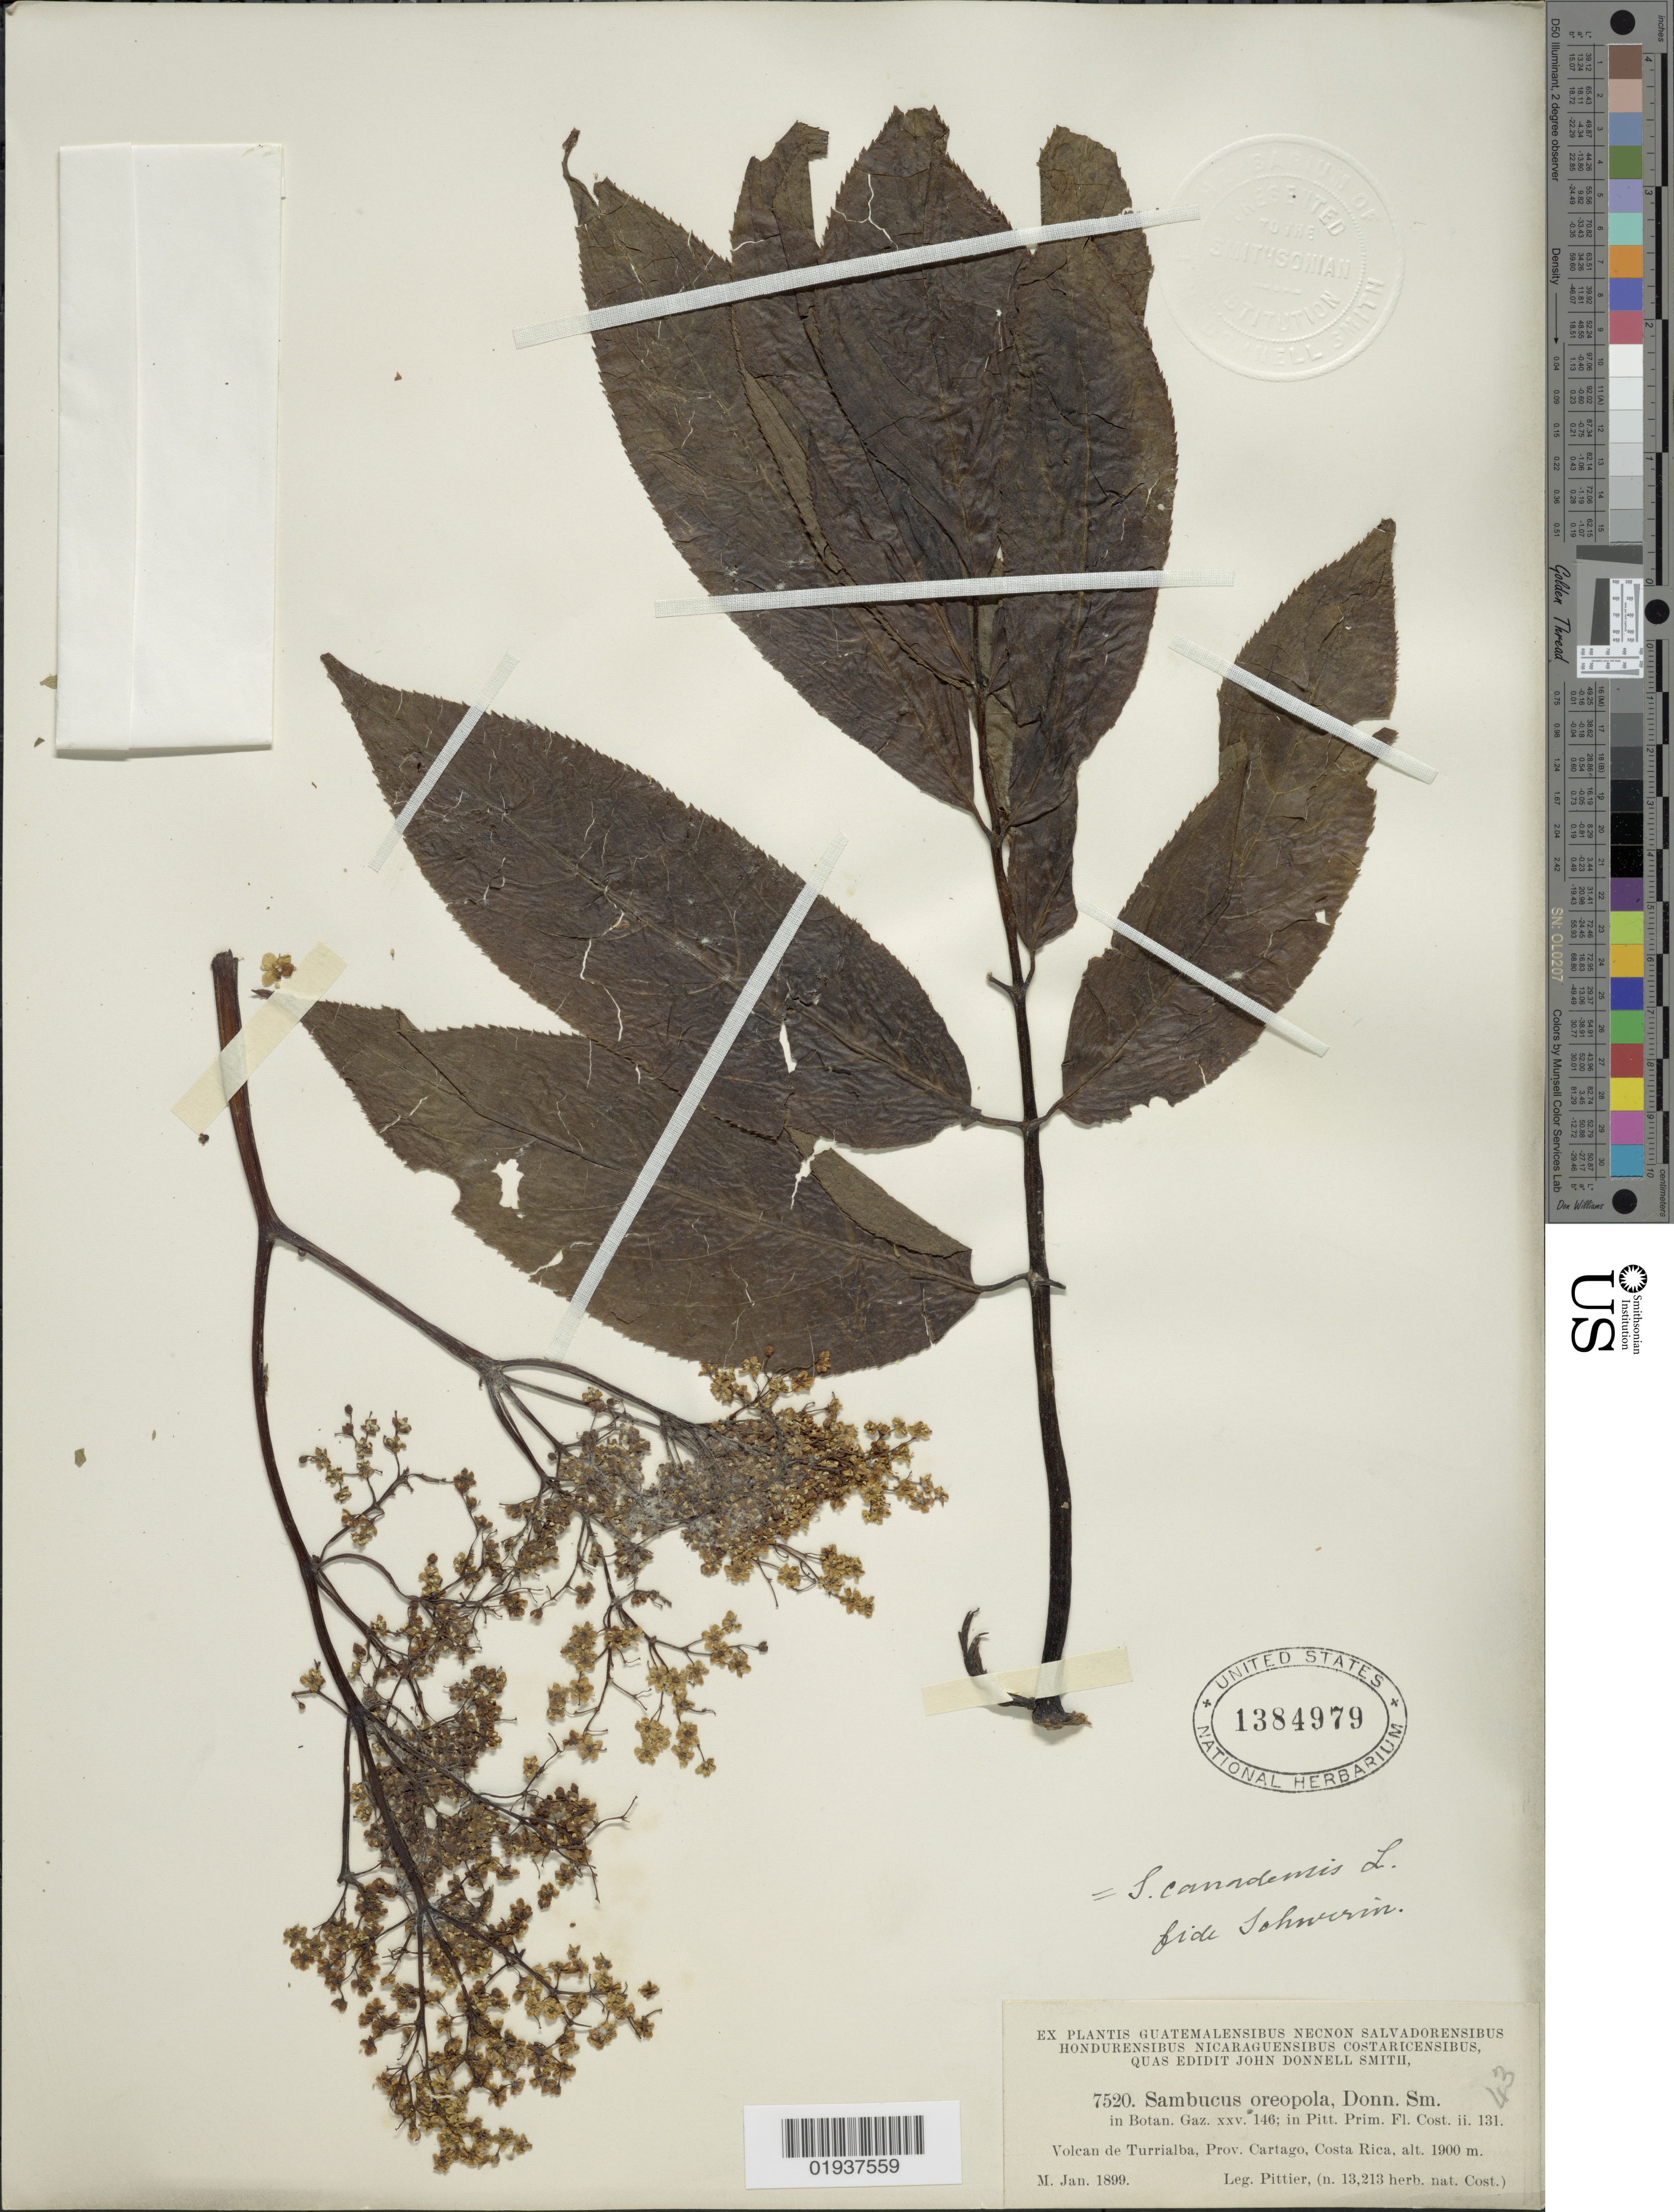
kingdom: Plantae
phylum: Tracheophyta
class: Magnoliopsida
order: Dipsacales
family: Viburnaceae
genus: Sambucus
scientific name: Sambucus canadensis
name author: L.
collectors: Pittier, --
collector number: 7520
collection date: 1899-01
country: Costa Rica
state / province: Cartago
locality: Volcan de Turrialba, Prov. Cartago.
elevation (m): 1900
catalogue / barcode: US 1384979